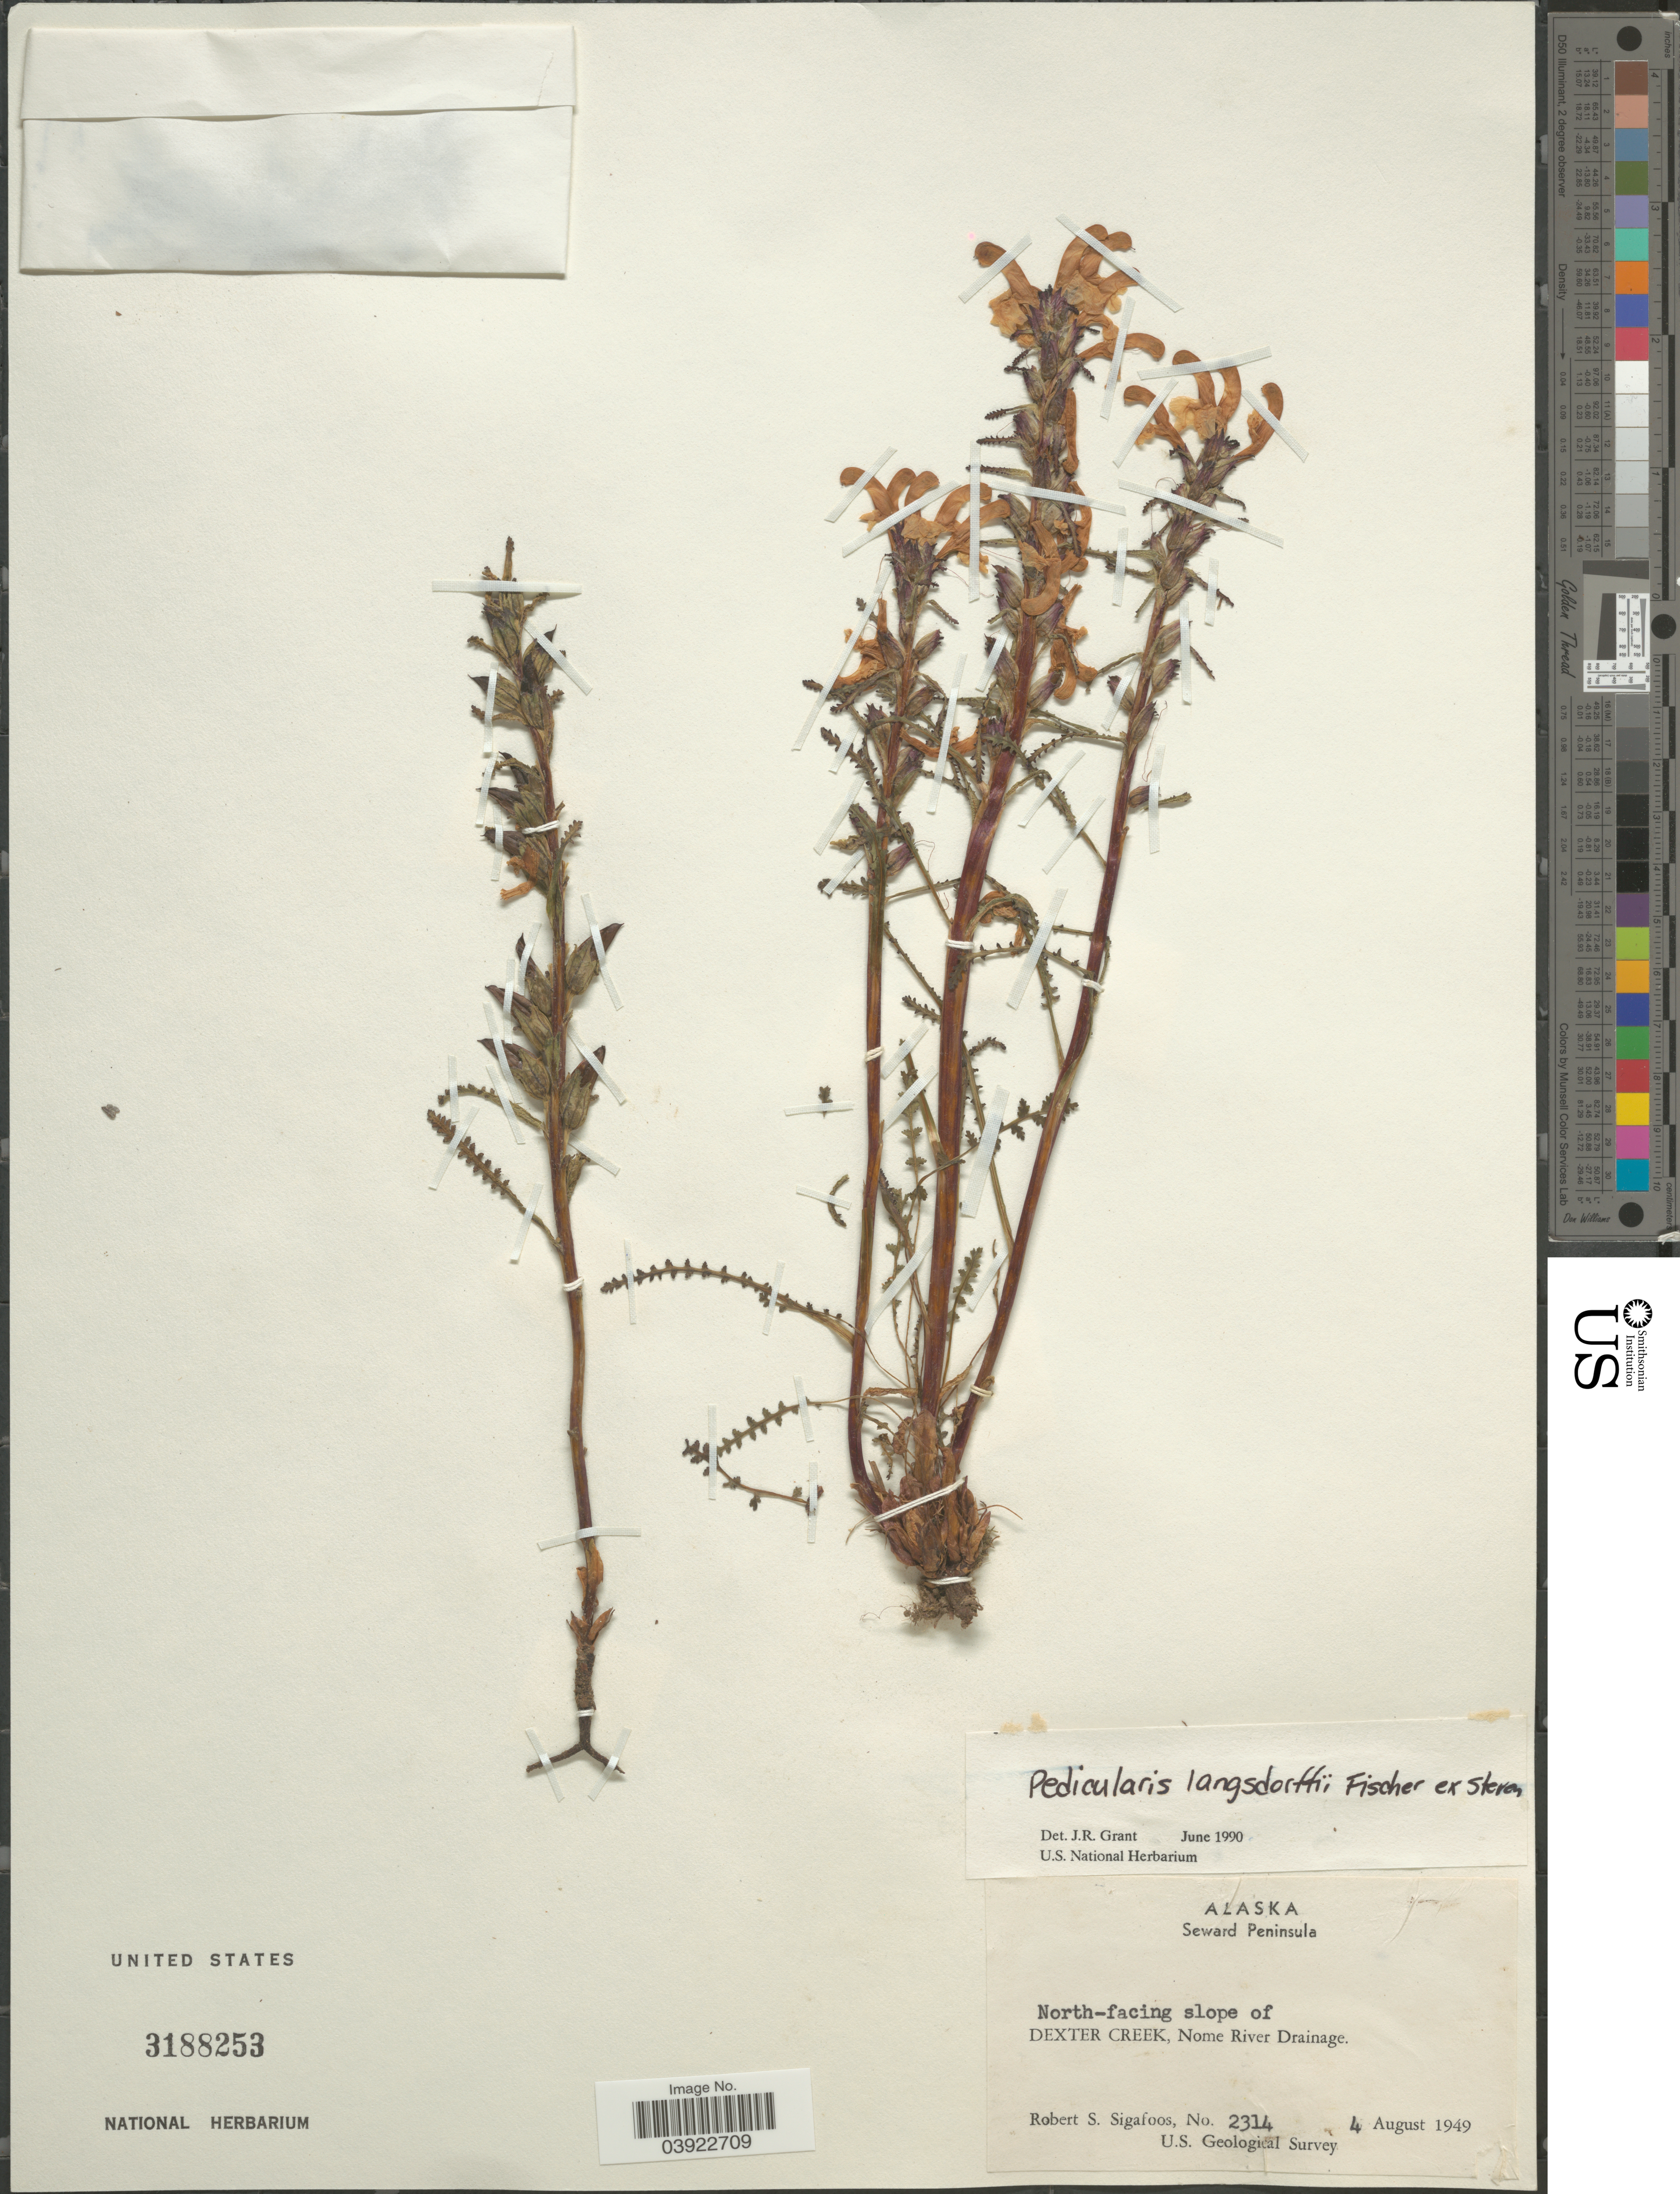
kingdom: Plantae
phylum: Tracheophyta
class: Magnoliopsida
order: Lamiales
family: Orobanchaceae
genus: Pedicularis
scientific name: Pedicularis langsdorffii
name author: Fisch. ex Steven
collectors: R. Sigafoos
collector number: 2314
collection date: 1949-08-04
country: United States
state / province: Alaska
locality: Seward Peninsula. North-facing slope of Dexter Creek, Nome River Drainage.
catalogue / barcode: US 3188253